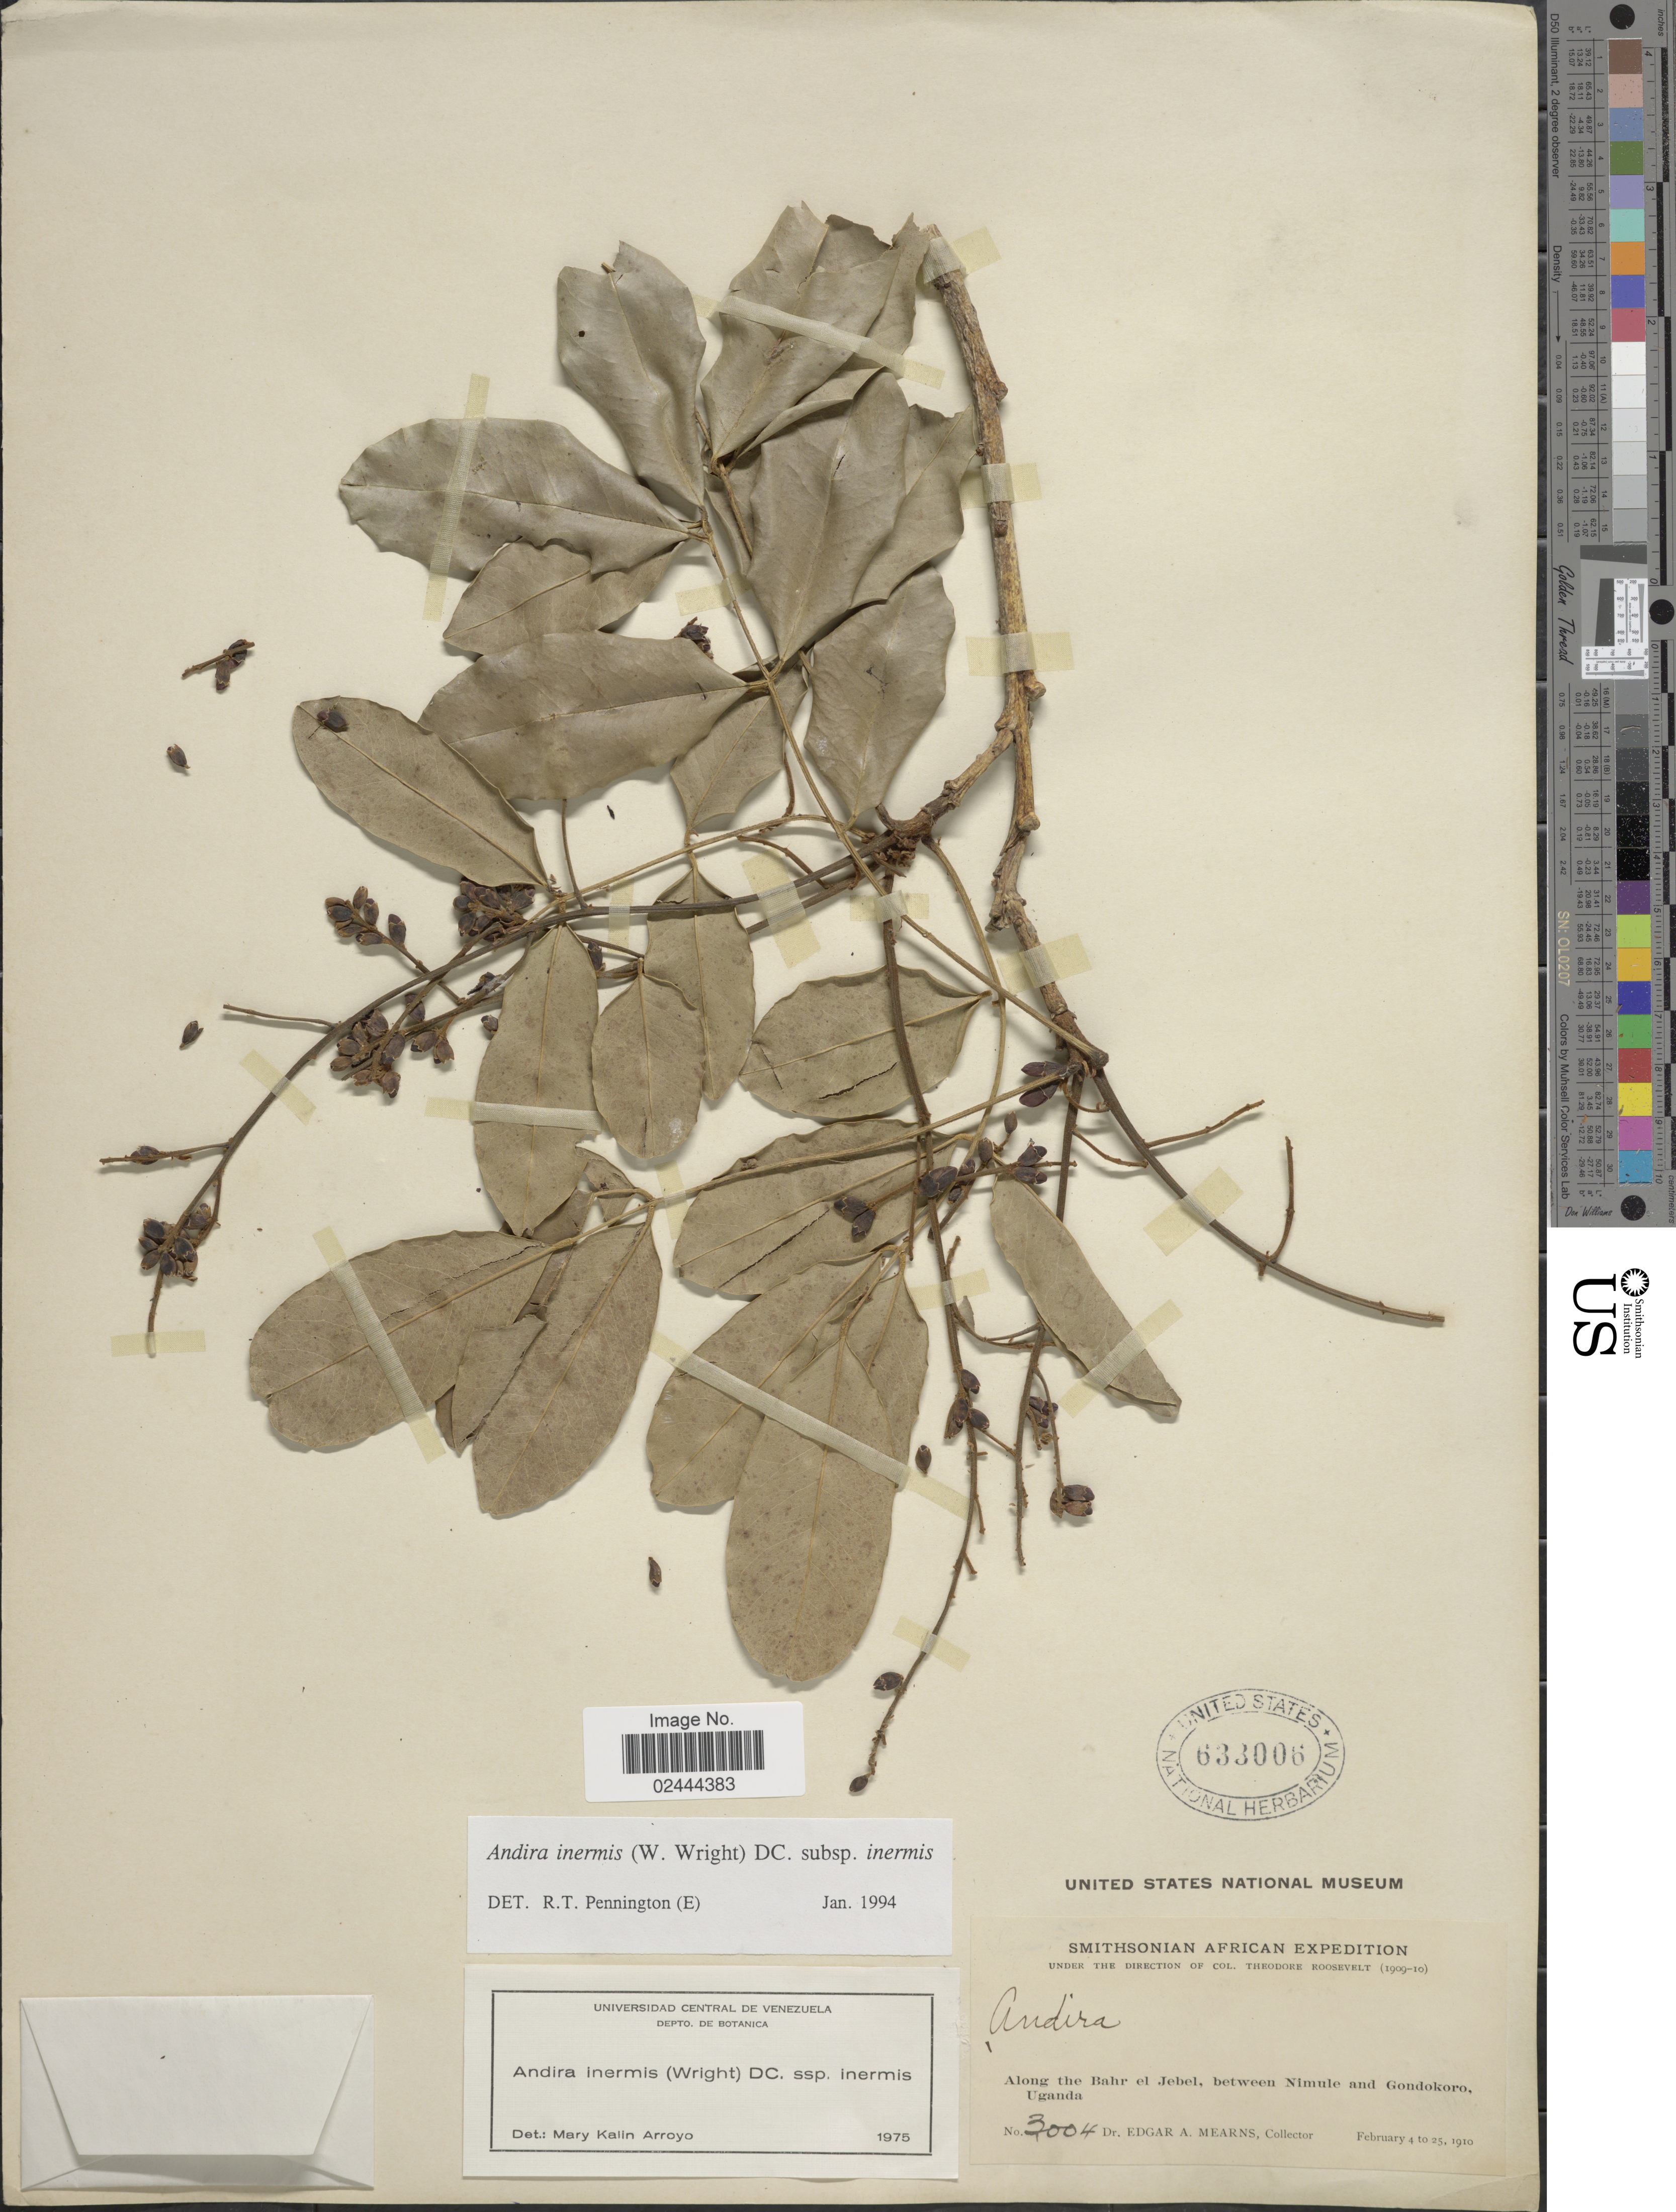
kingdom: Plantae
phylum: Tracheophyta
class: Magnoliopsida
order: Fabales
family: Fabaceae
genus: Andira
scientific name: Andira inermis subsp. inermis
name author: (W. Wright) Kunth ex DC.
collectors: E. A. Mearns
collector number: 3004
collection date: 1910-02-04/1910-02-25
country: Uganda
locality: Along the Bahr el Jebel, between Nimule and Gondokoro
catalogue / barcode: US 633006